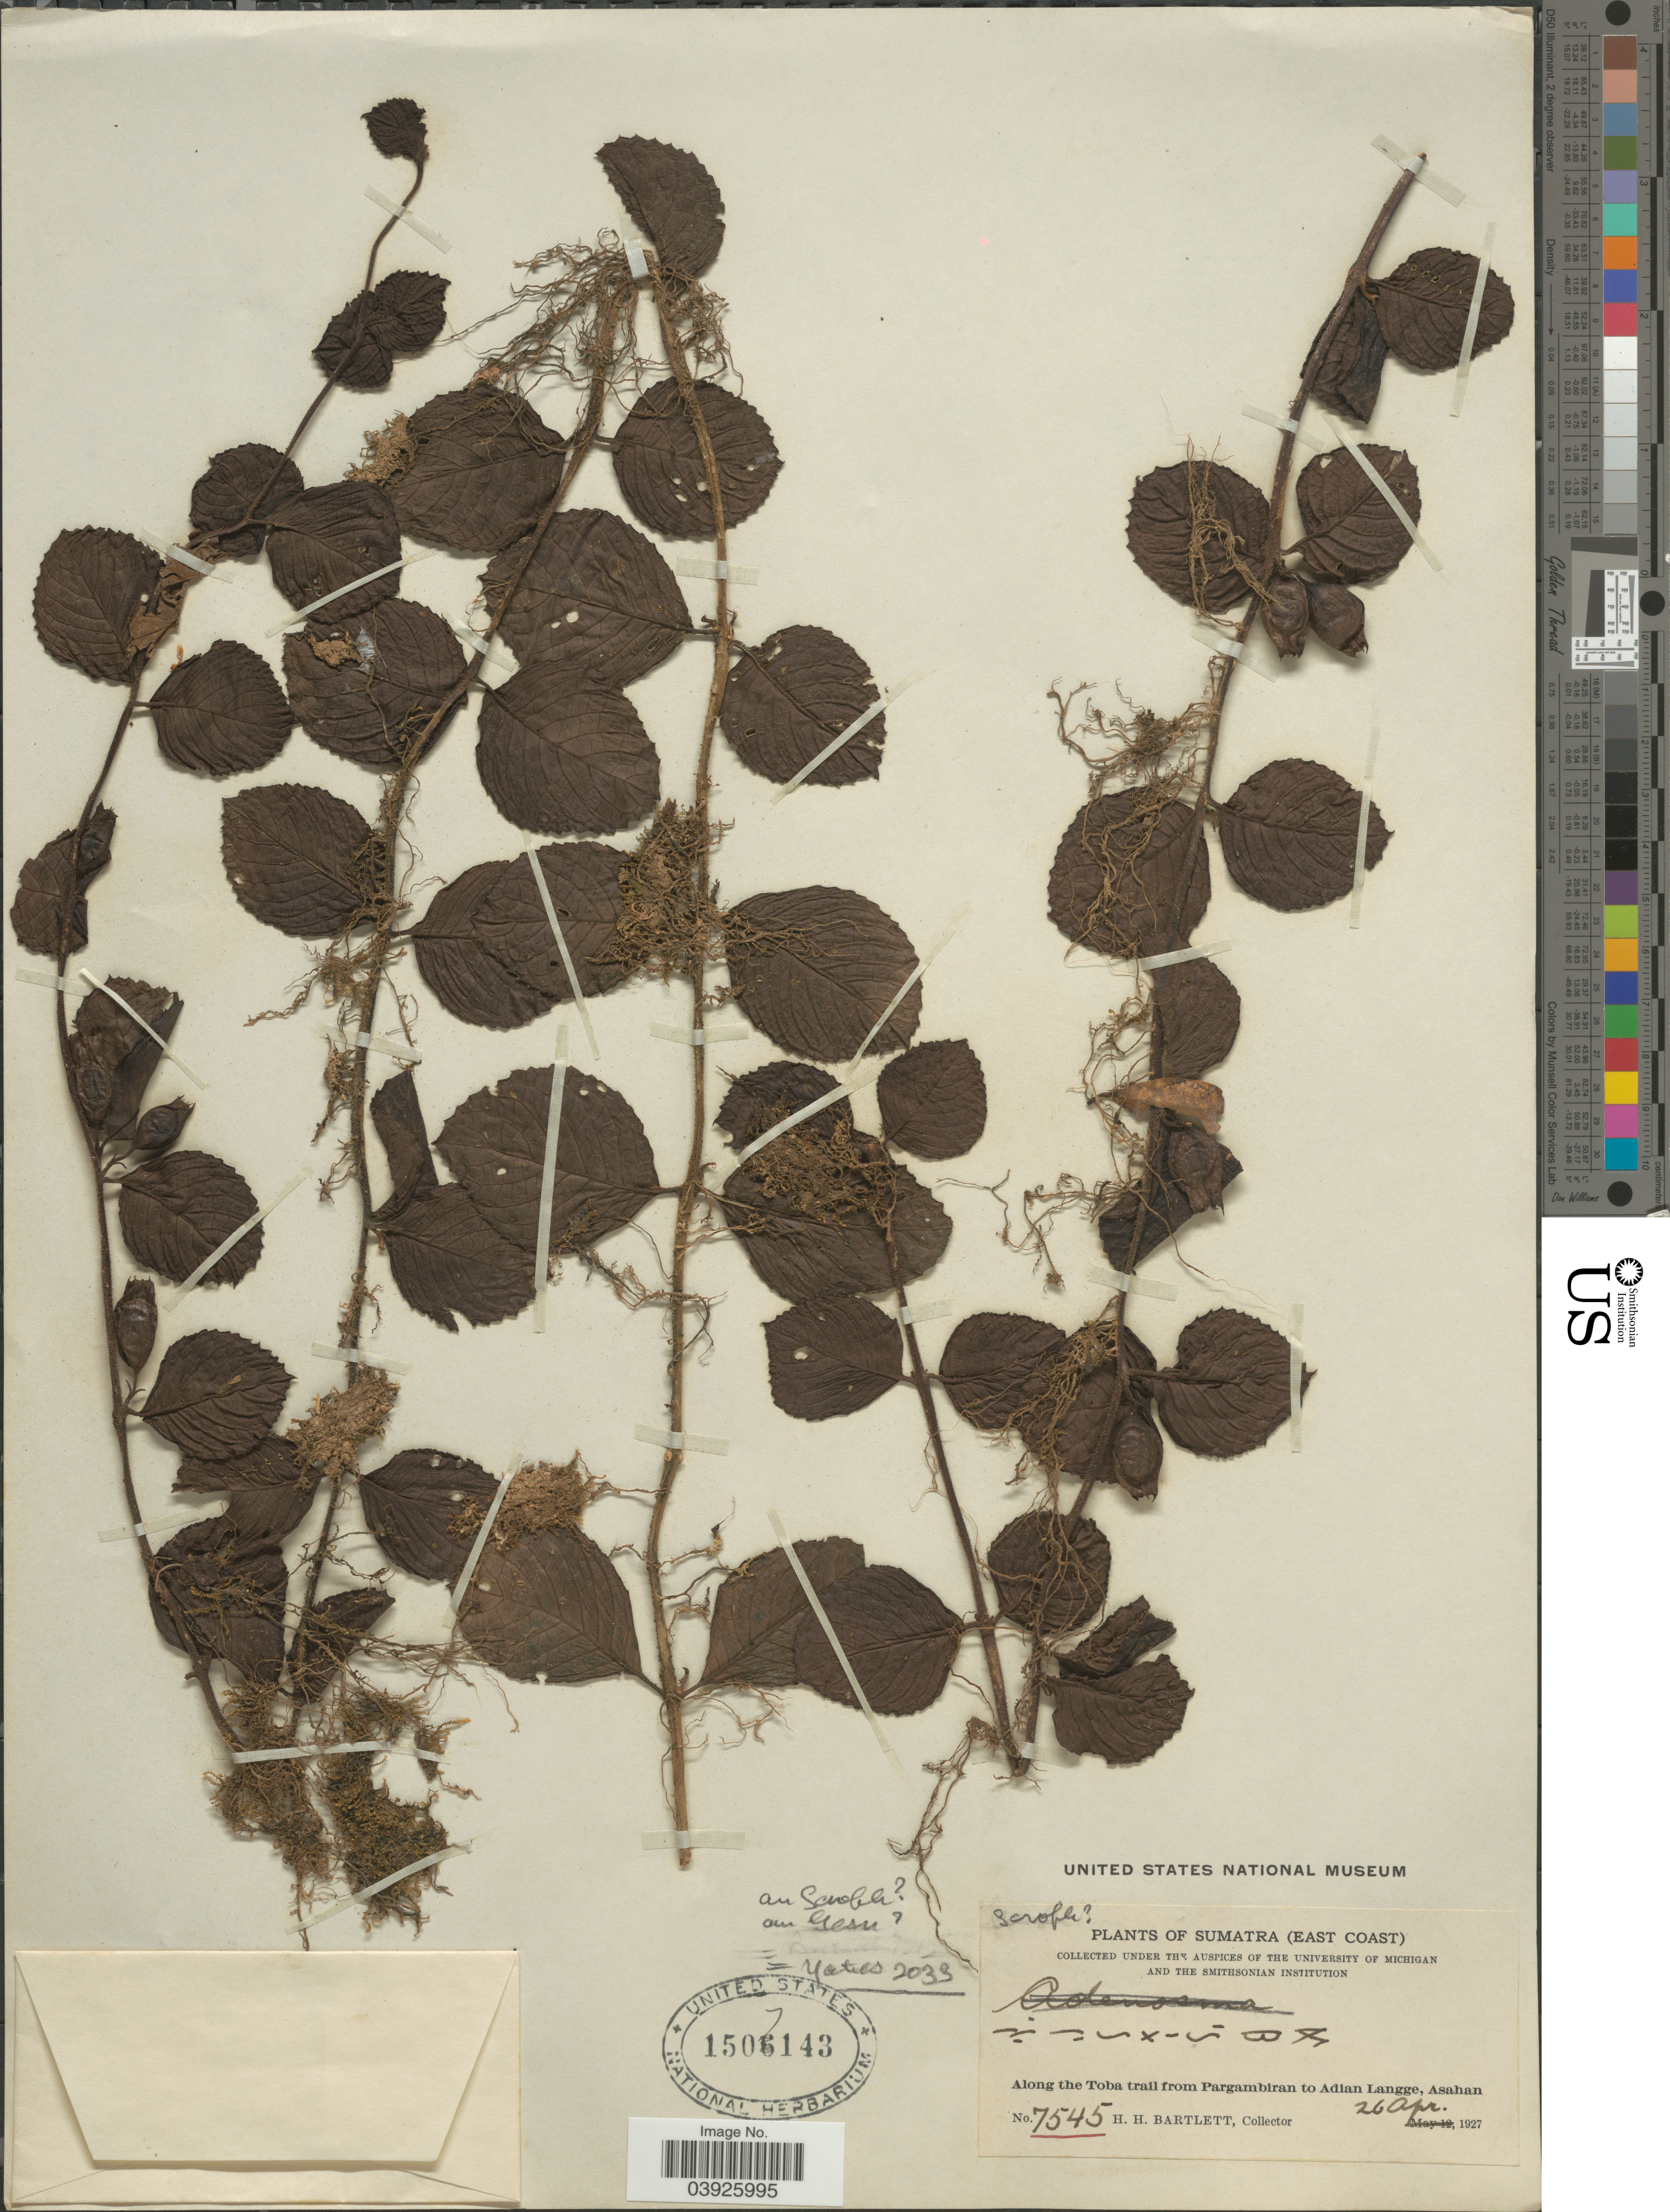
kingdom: Plantae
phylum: Tracheophyta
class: Magnoliopsida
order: Lamiales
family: Scrophulariaceae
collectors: H. H. Bartlett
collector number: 7545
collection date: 1927-04-26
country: Indonesia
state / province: Sumatra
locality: East Coast. Along the Toba trail from Pargambiran to Adian Langge, Asahan.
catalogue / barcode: US 1507143